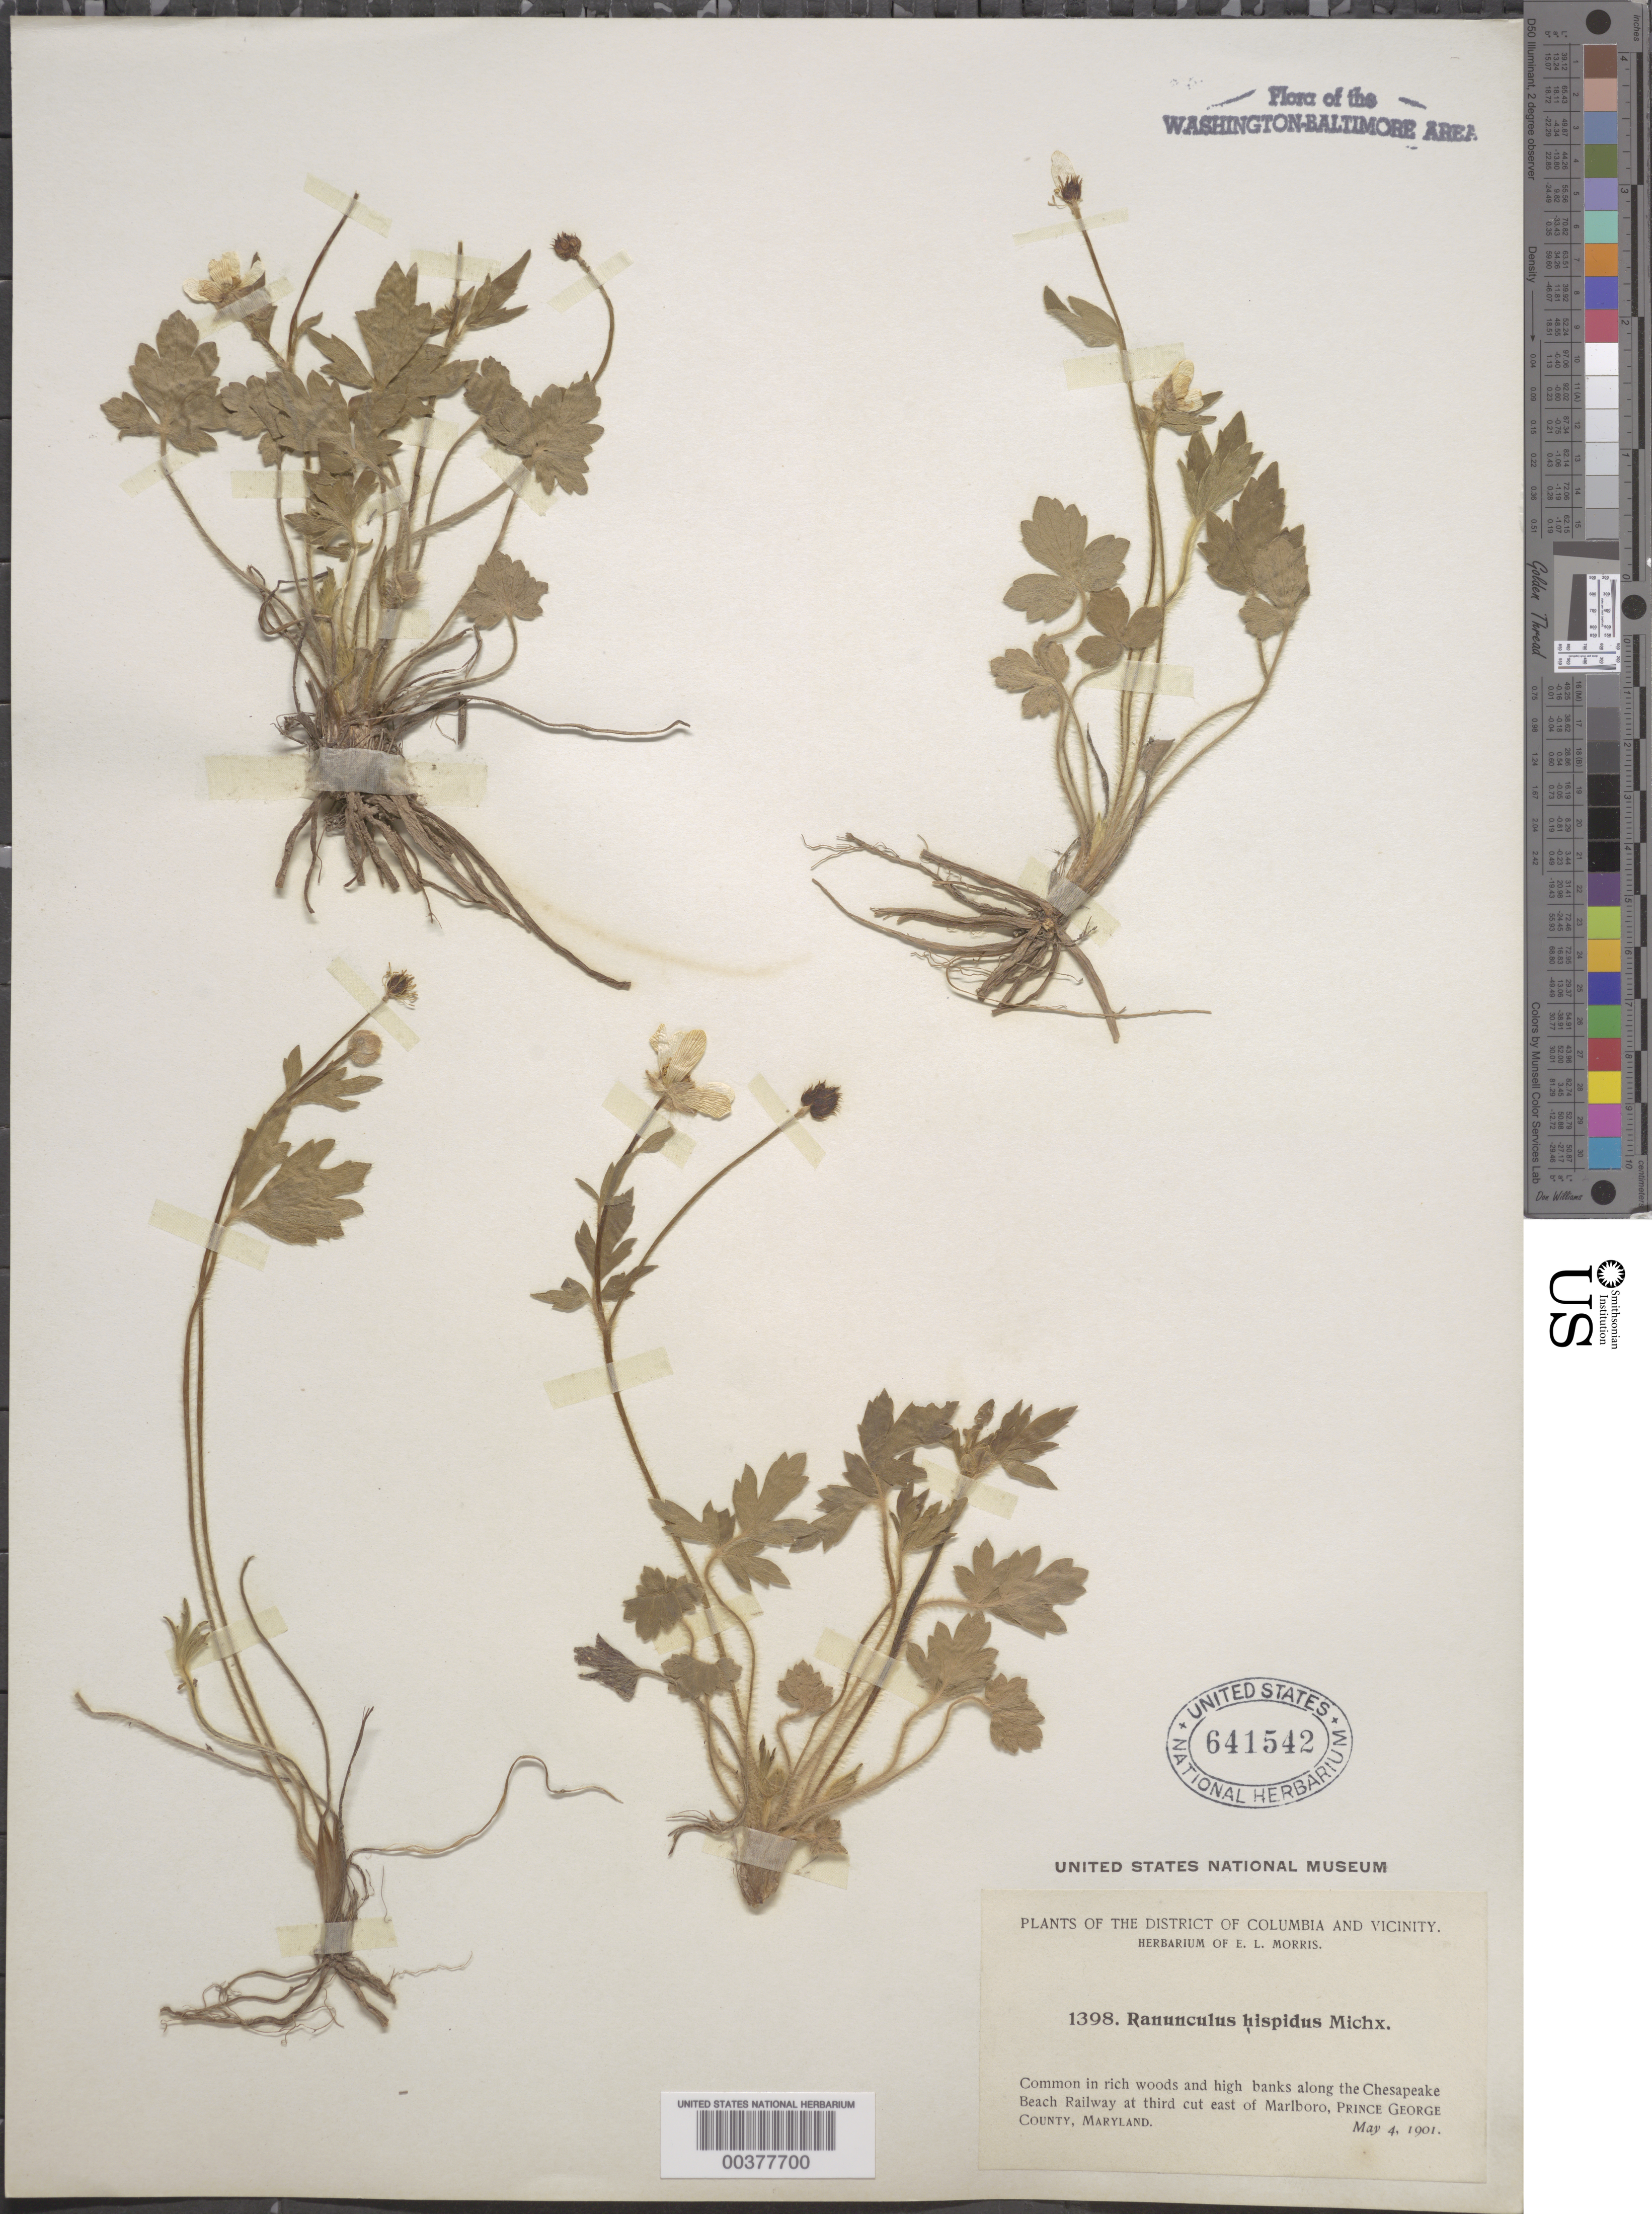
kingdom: Plantae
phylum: Tracheophyta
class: Magnoliopsida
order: Ranunculales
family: Ranunculaceae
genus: Ranunculus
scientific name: Ranunculus hispidus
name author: Michx.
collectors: E. L. Morris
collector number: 1398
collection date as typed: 04 May 1901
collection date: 1901-05-04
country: United States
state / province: Maryland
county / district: Prince George's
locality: Chesapeake Beach railroad, east of Marlboro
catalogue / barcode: US 641542